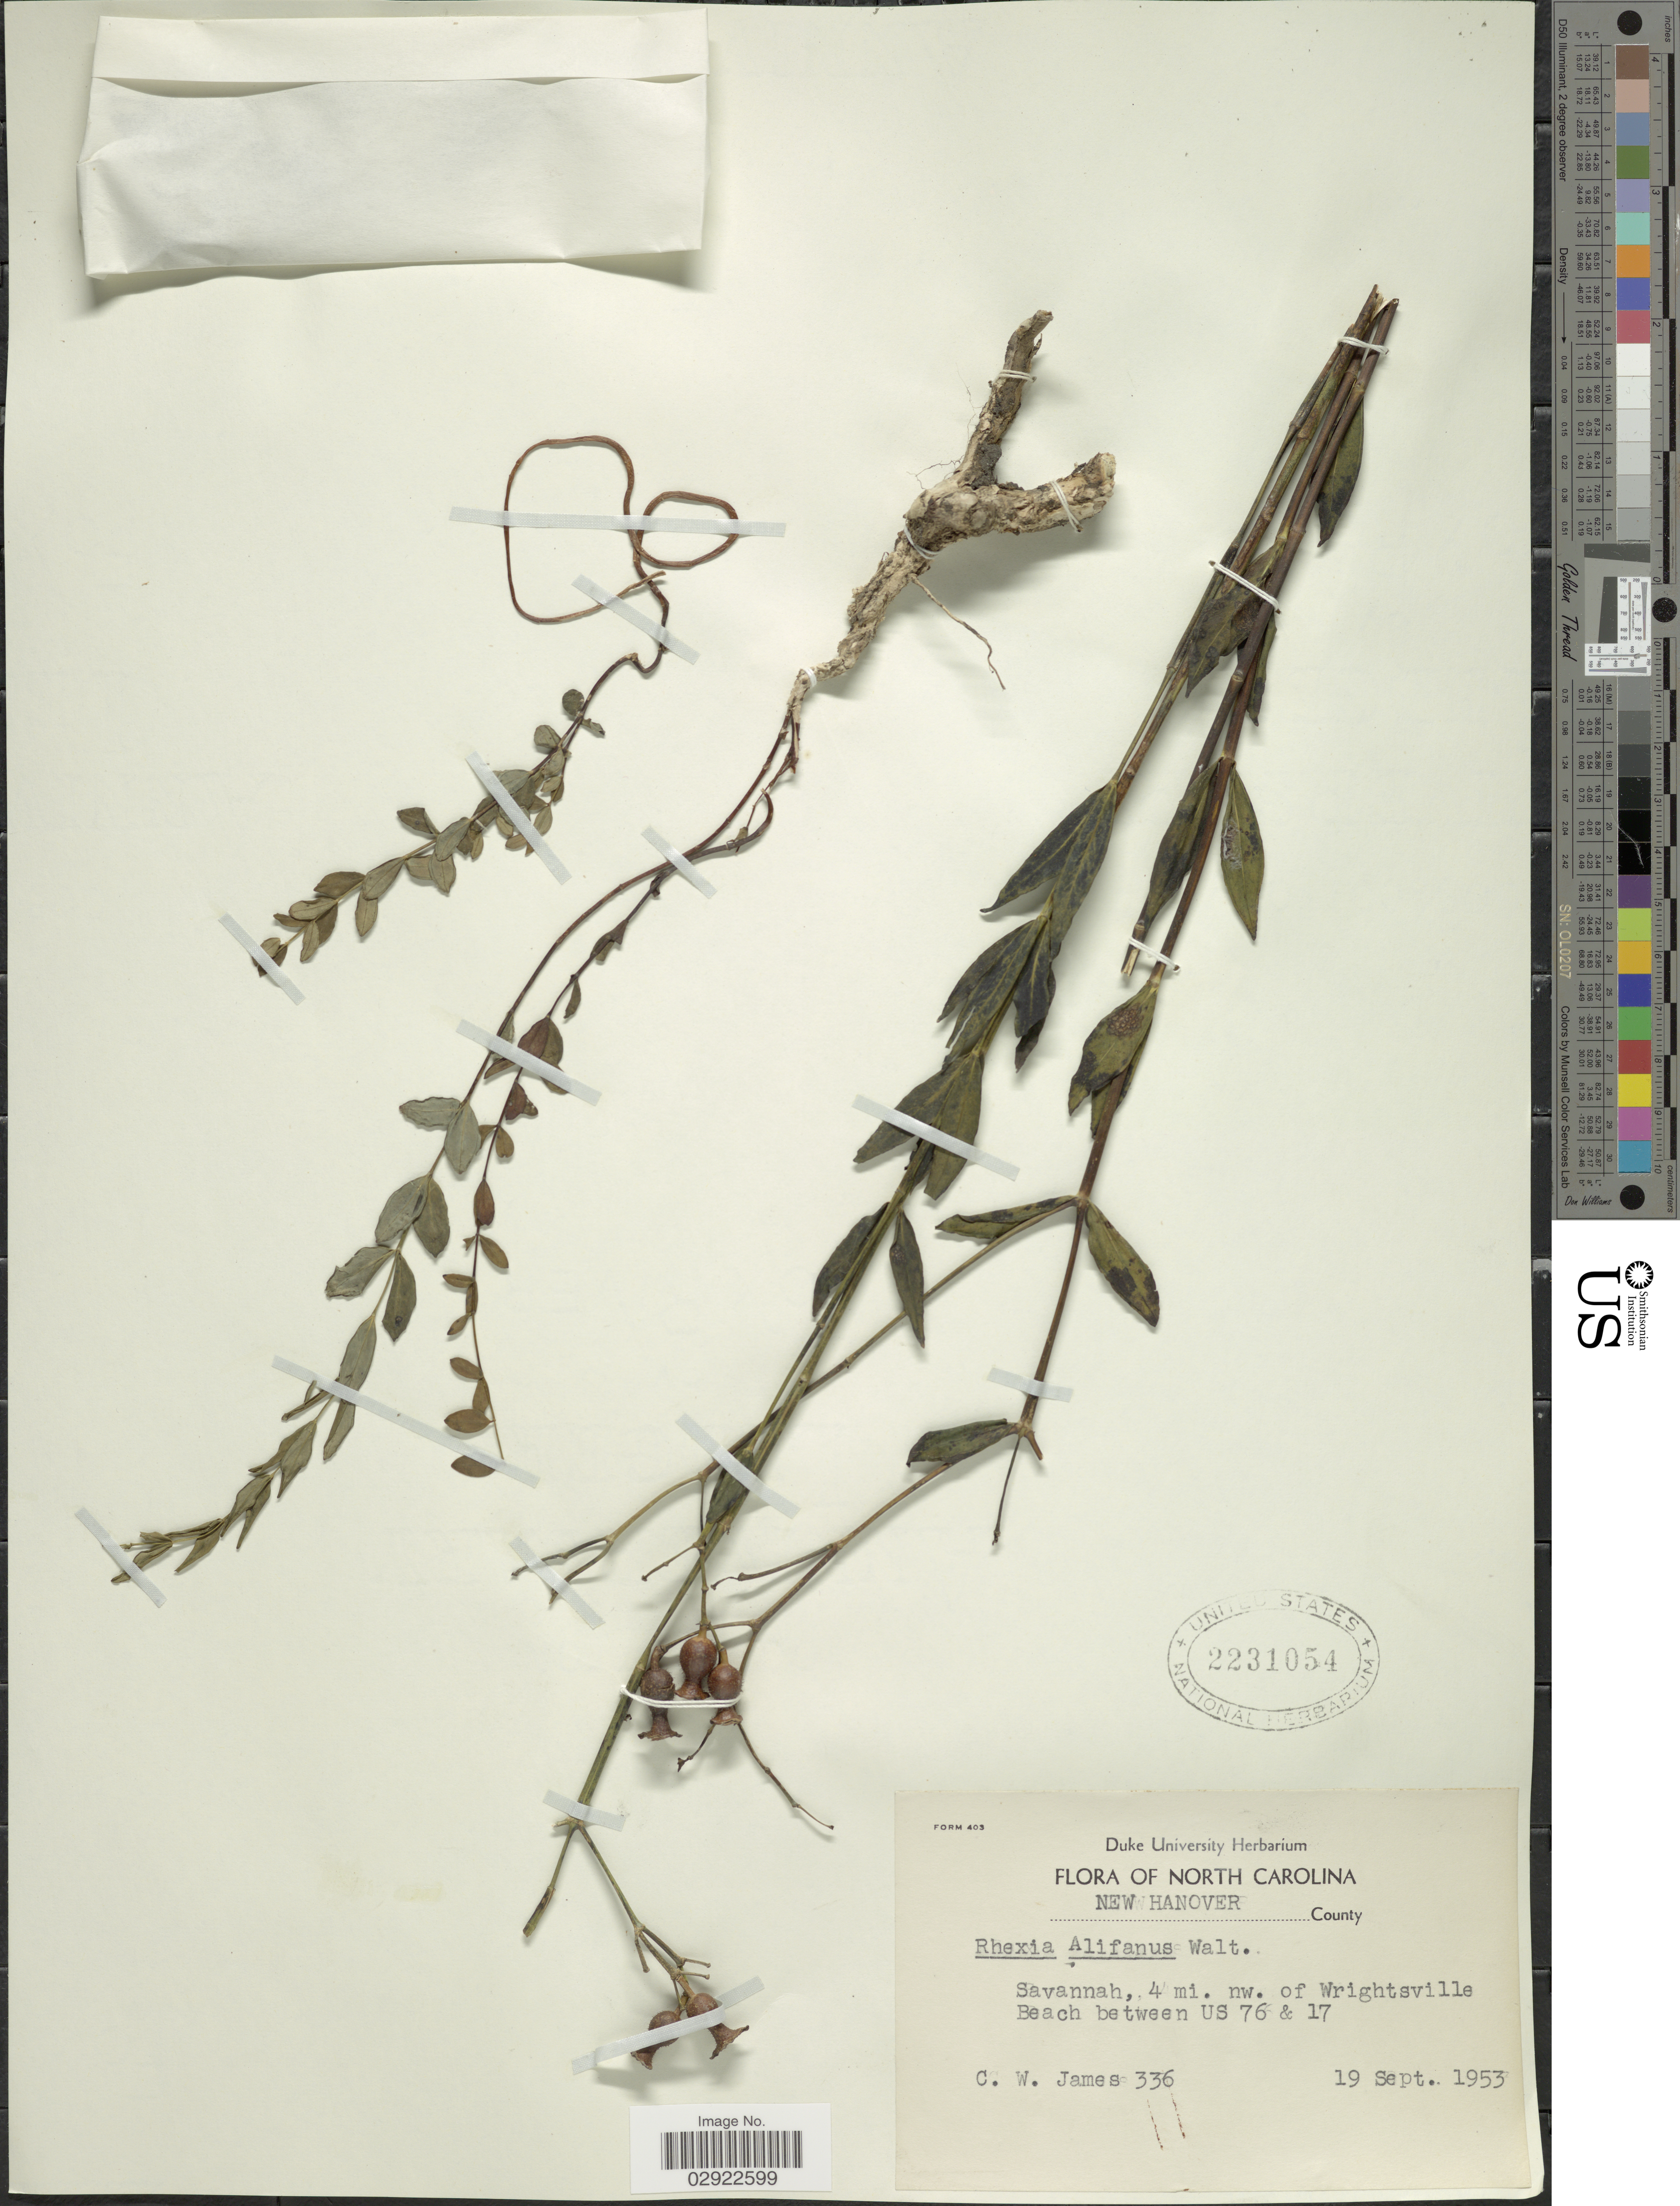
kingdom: Plantae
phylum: Tracheophyta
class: Magnoliopsida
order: Myrtales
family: Melastomataceae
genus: Rhexia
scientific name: Rhexia alifanus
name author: Walter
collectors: C. W. James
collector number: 336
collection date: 1953-09-19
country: United States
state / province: North Carolina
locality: New Hanover County. Savannah, 4 mi. nw. of Wrightsville Beach between US 76 & 17.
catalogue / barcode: US 2231054